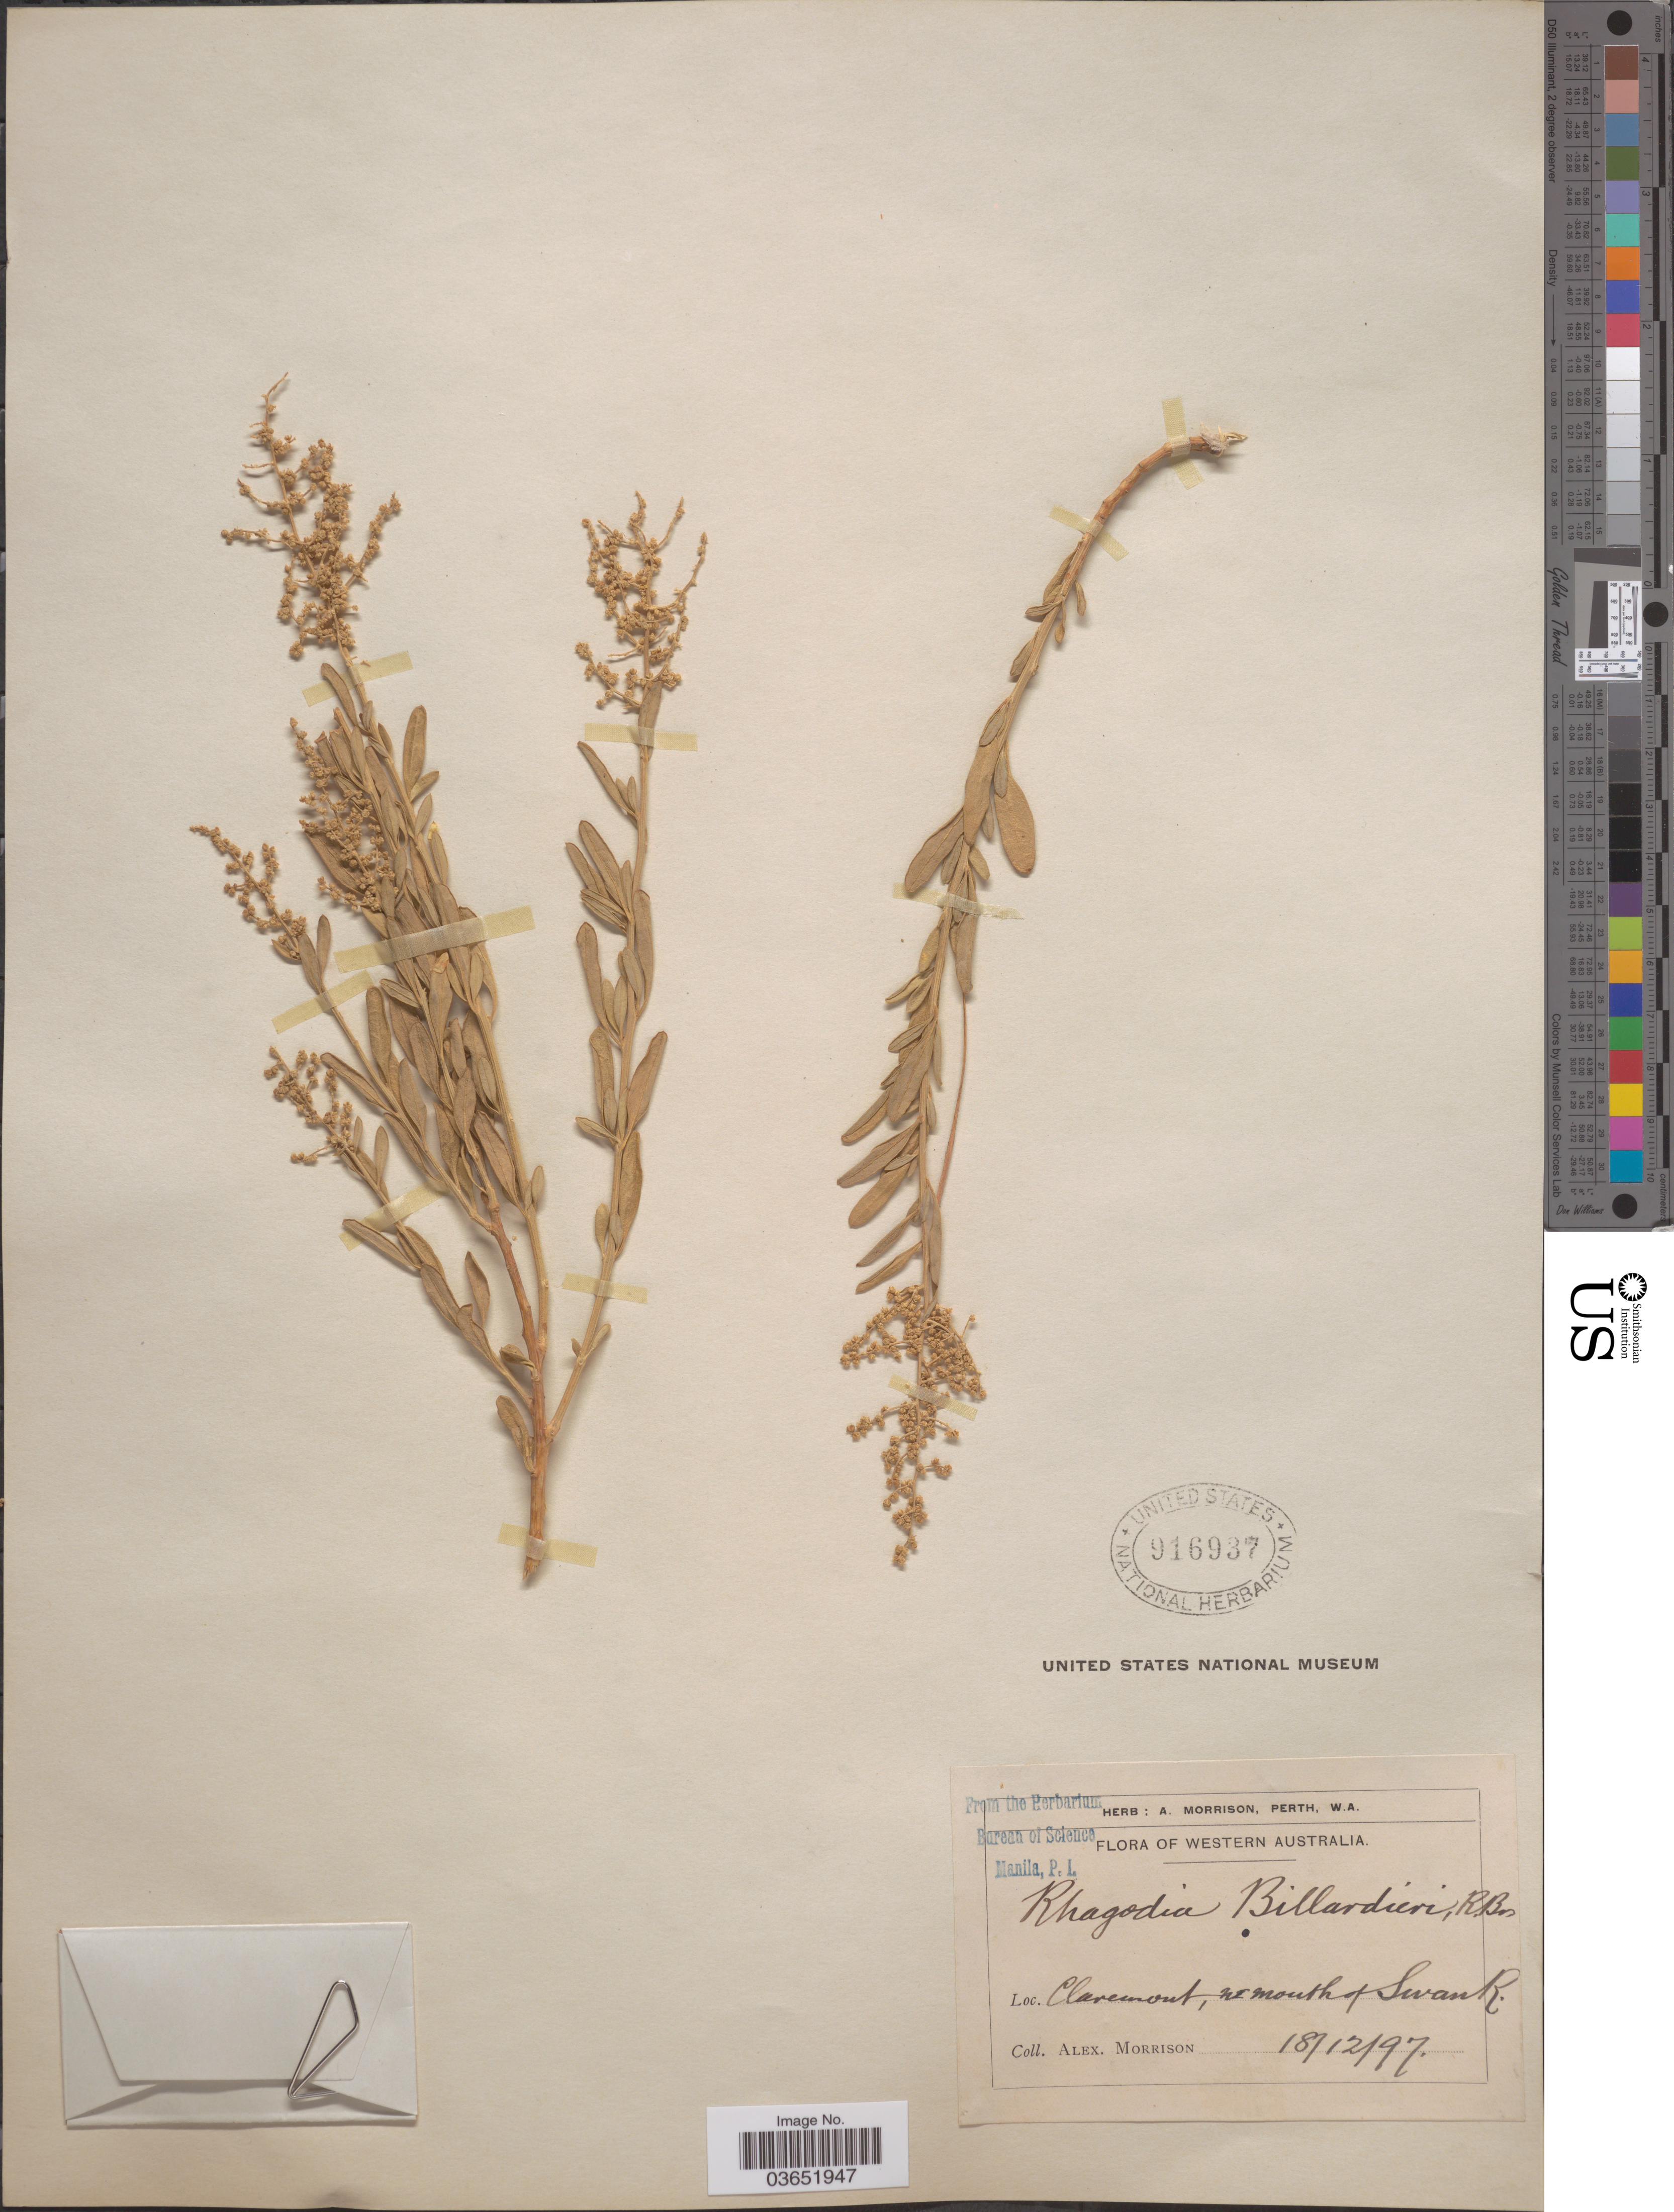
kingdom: Plantae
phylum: Tracheophyta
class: Magnoliopsida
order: Caryophyllales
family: Amaranthaceae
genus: Rhagodia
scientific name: Rhagodia billardierei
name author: R. Br.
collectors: A. Morrison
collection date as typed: Transcribed d/m/y: 18/12/97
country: Australia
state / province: Western Australia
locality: Claremont nr. mouth of Swan R.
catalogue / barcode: US 916937